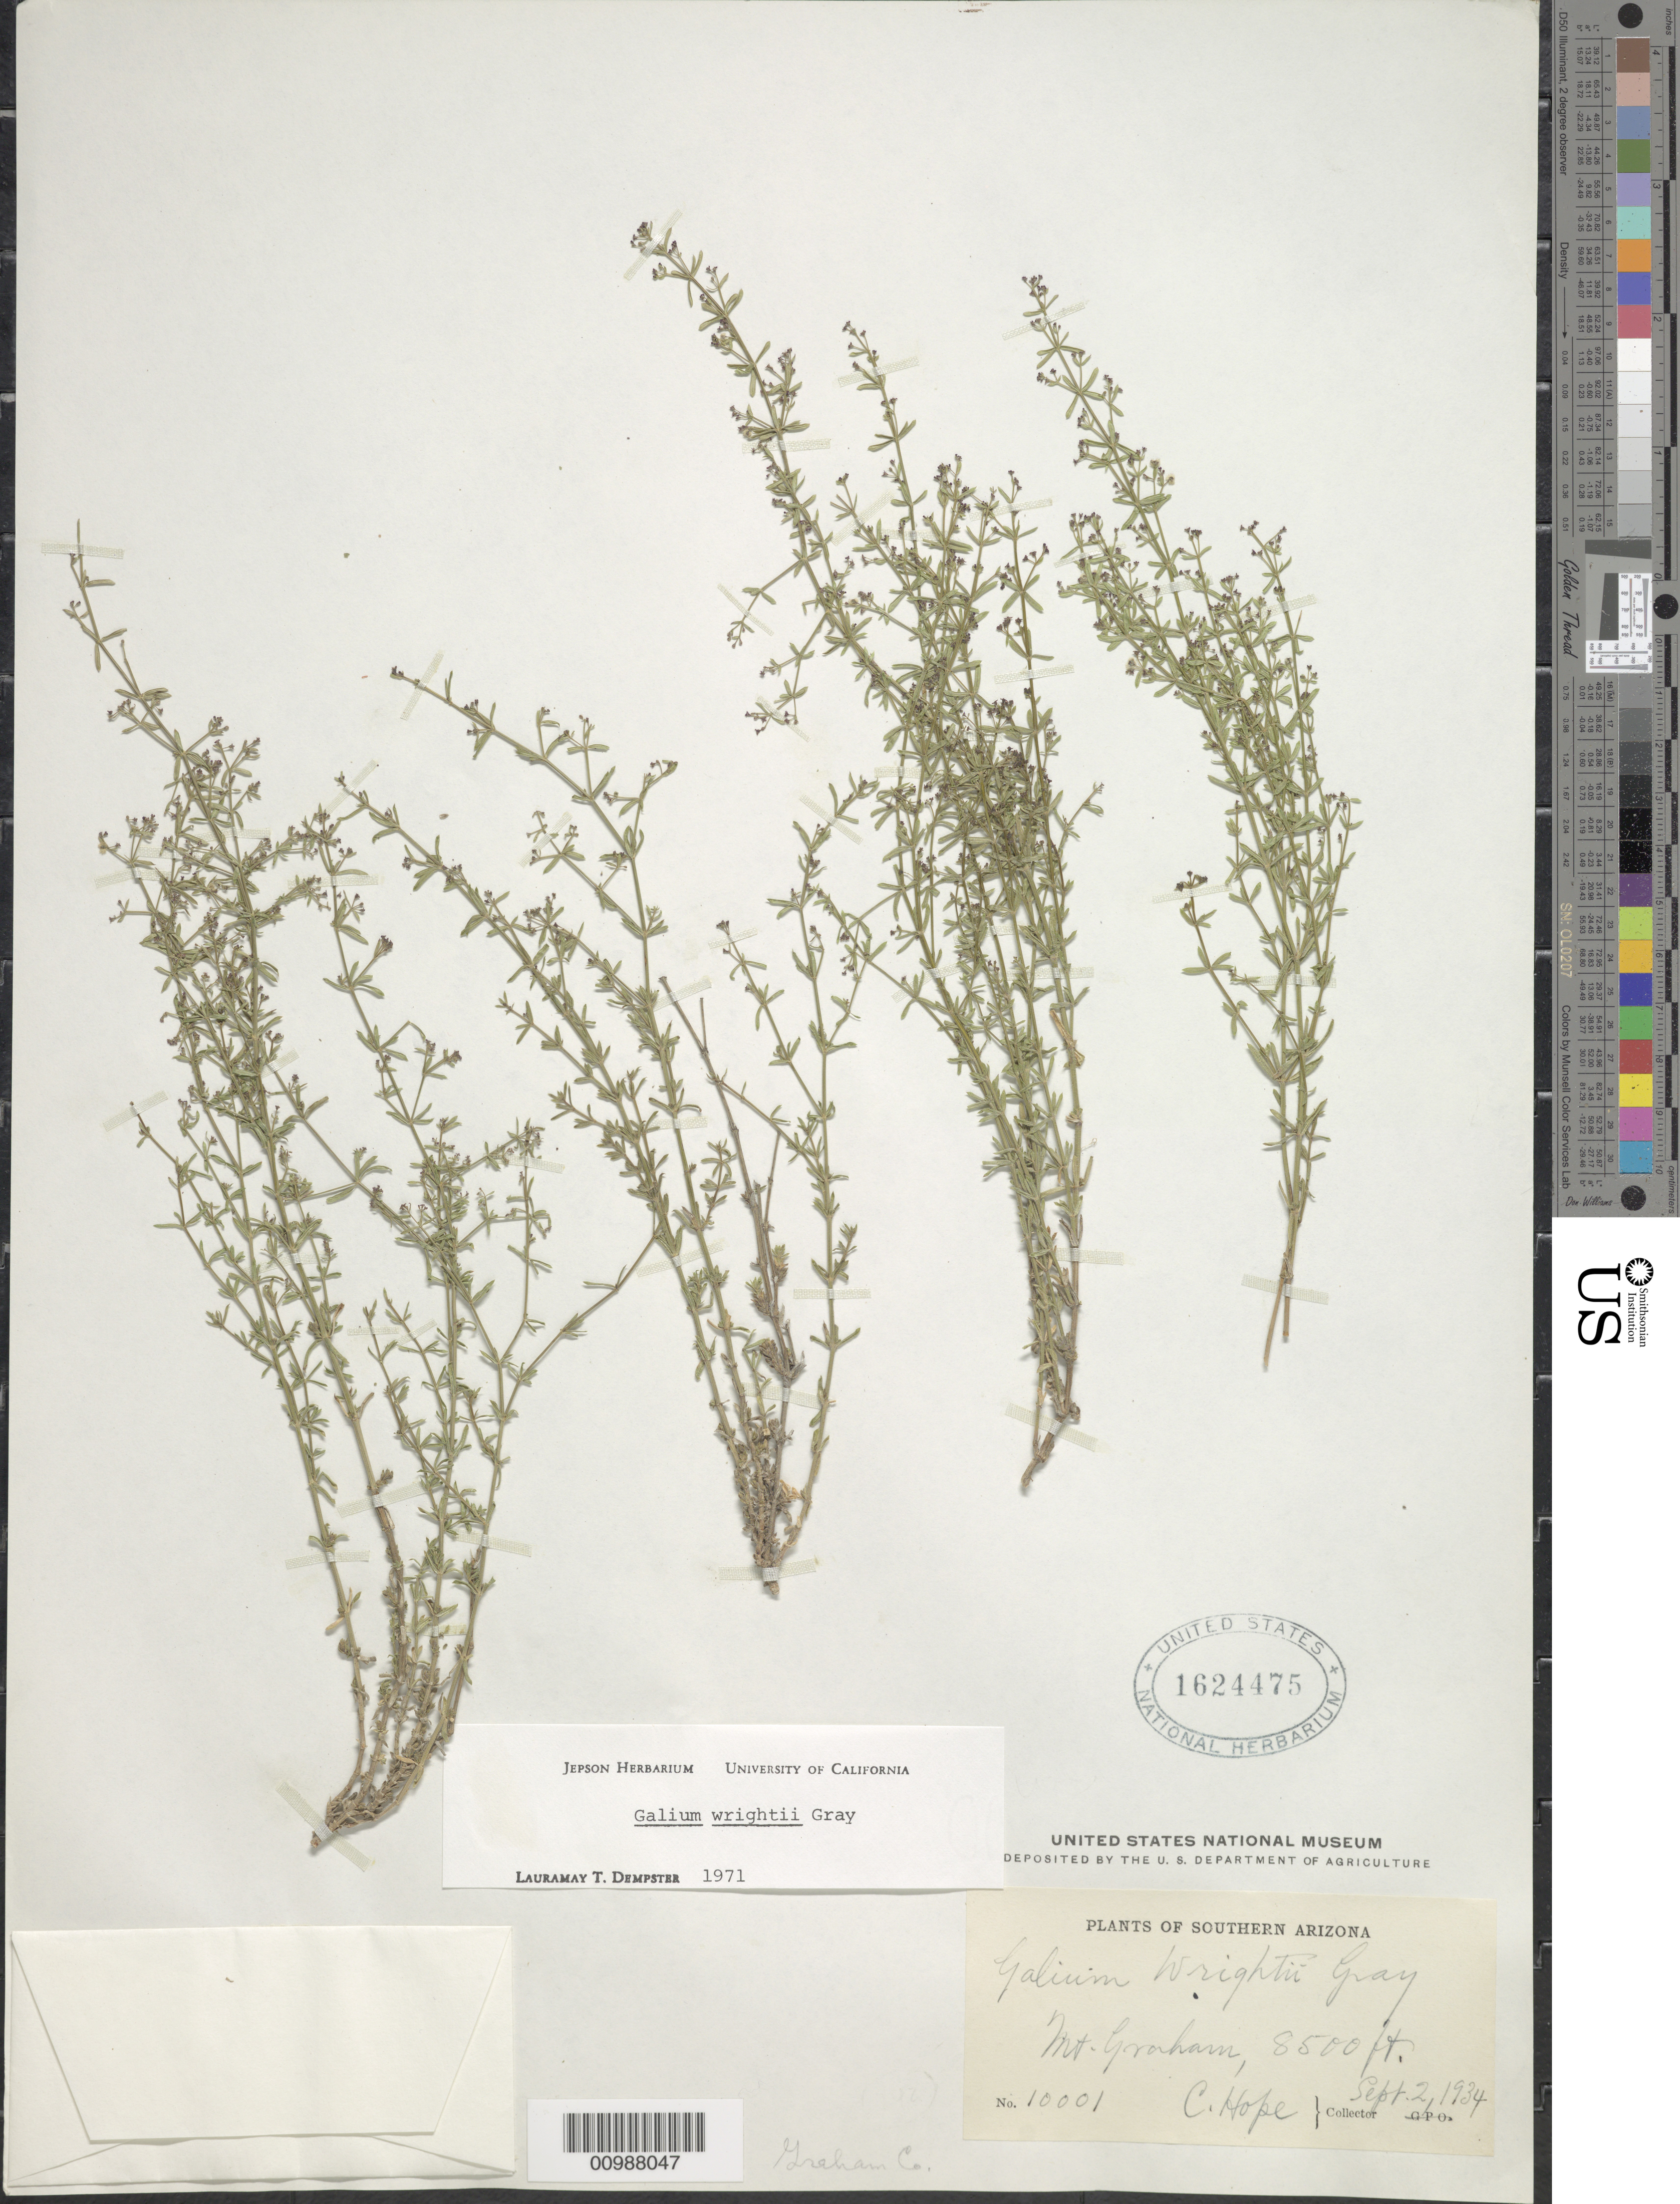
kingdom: Plantae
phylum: Tracheophyta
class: Magnoliopsida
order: Gentianales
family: Rubiaceae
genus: Galium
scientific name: Galium wrightii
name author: A. Gray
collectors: C. Hope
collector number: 10001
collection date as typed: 02 Sep 1934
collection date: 1934-09-02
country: United States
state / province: Arizona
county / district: Graham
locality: Mount Graham.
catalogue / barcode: US 1624475